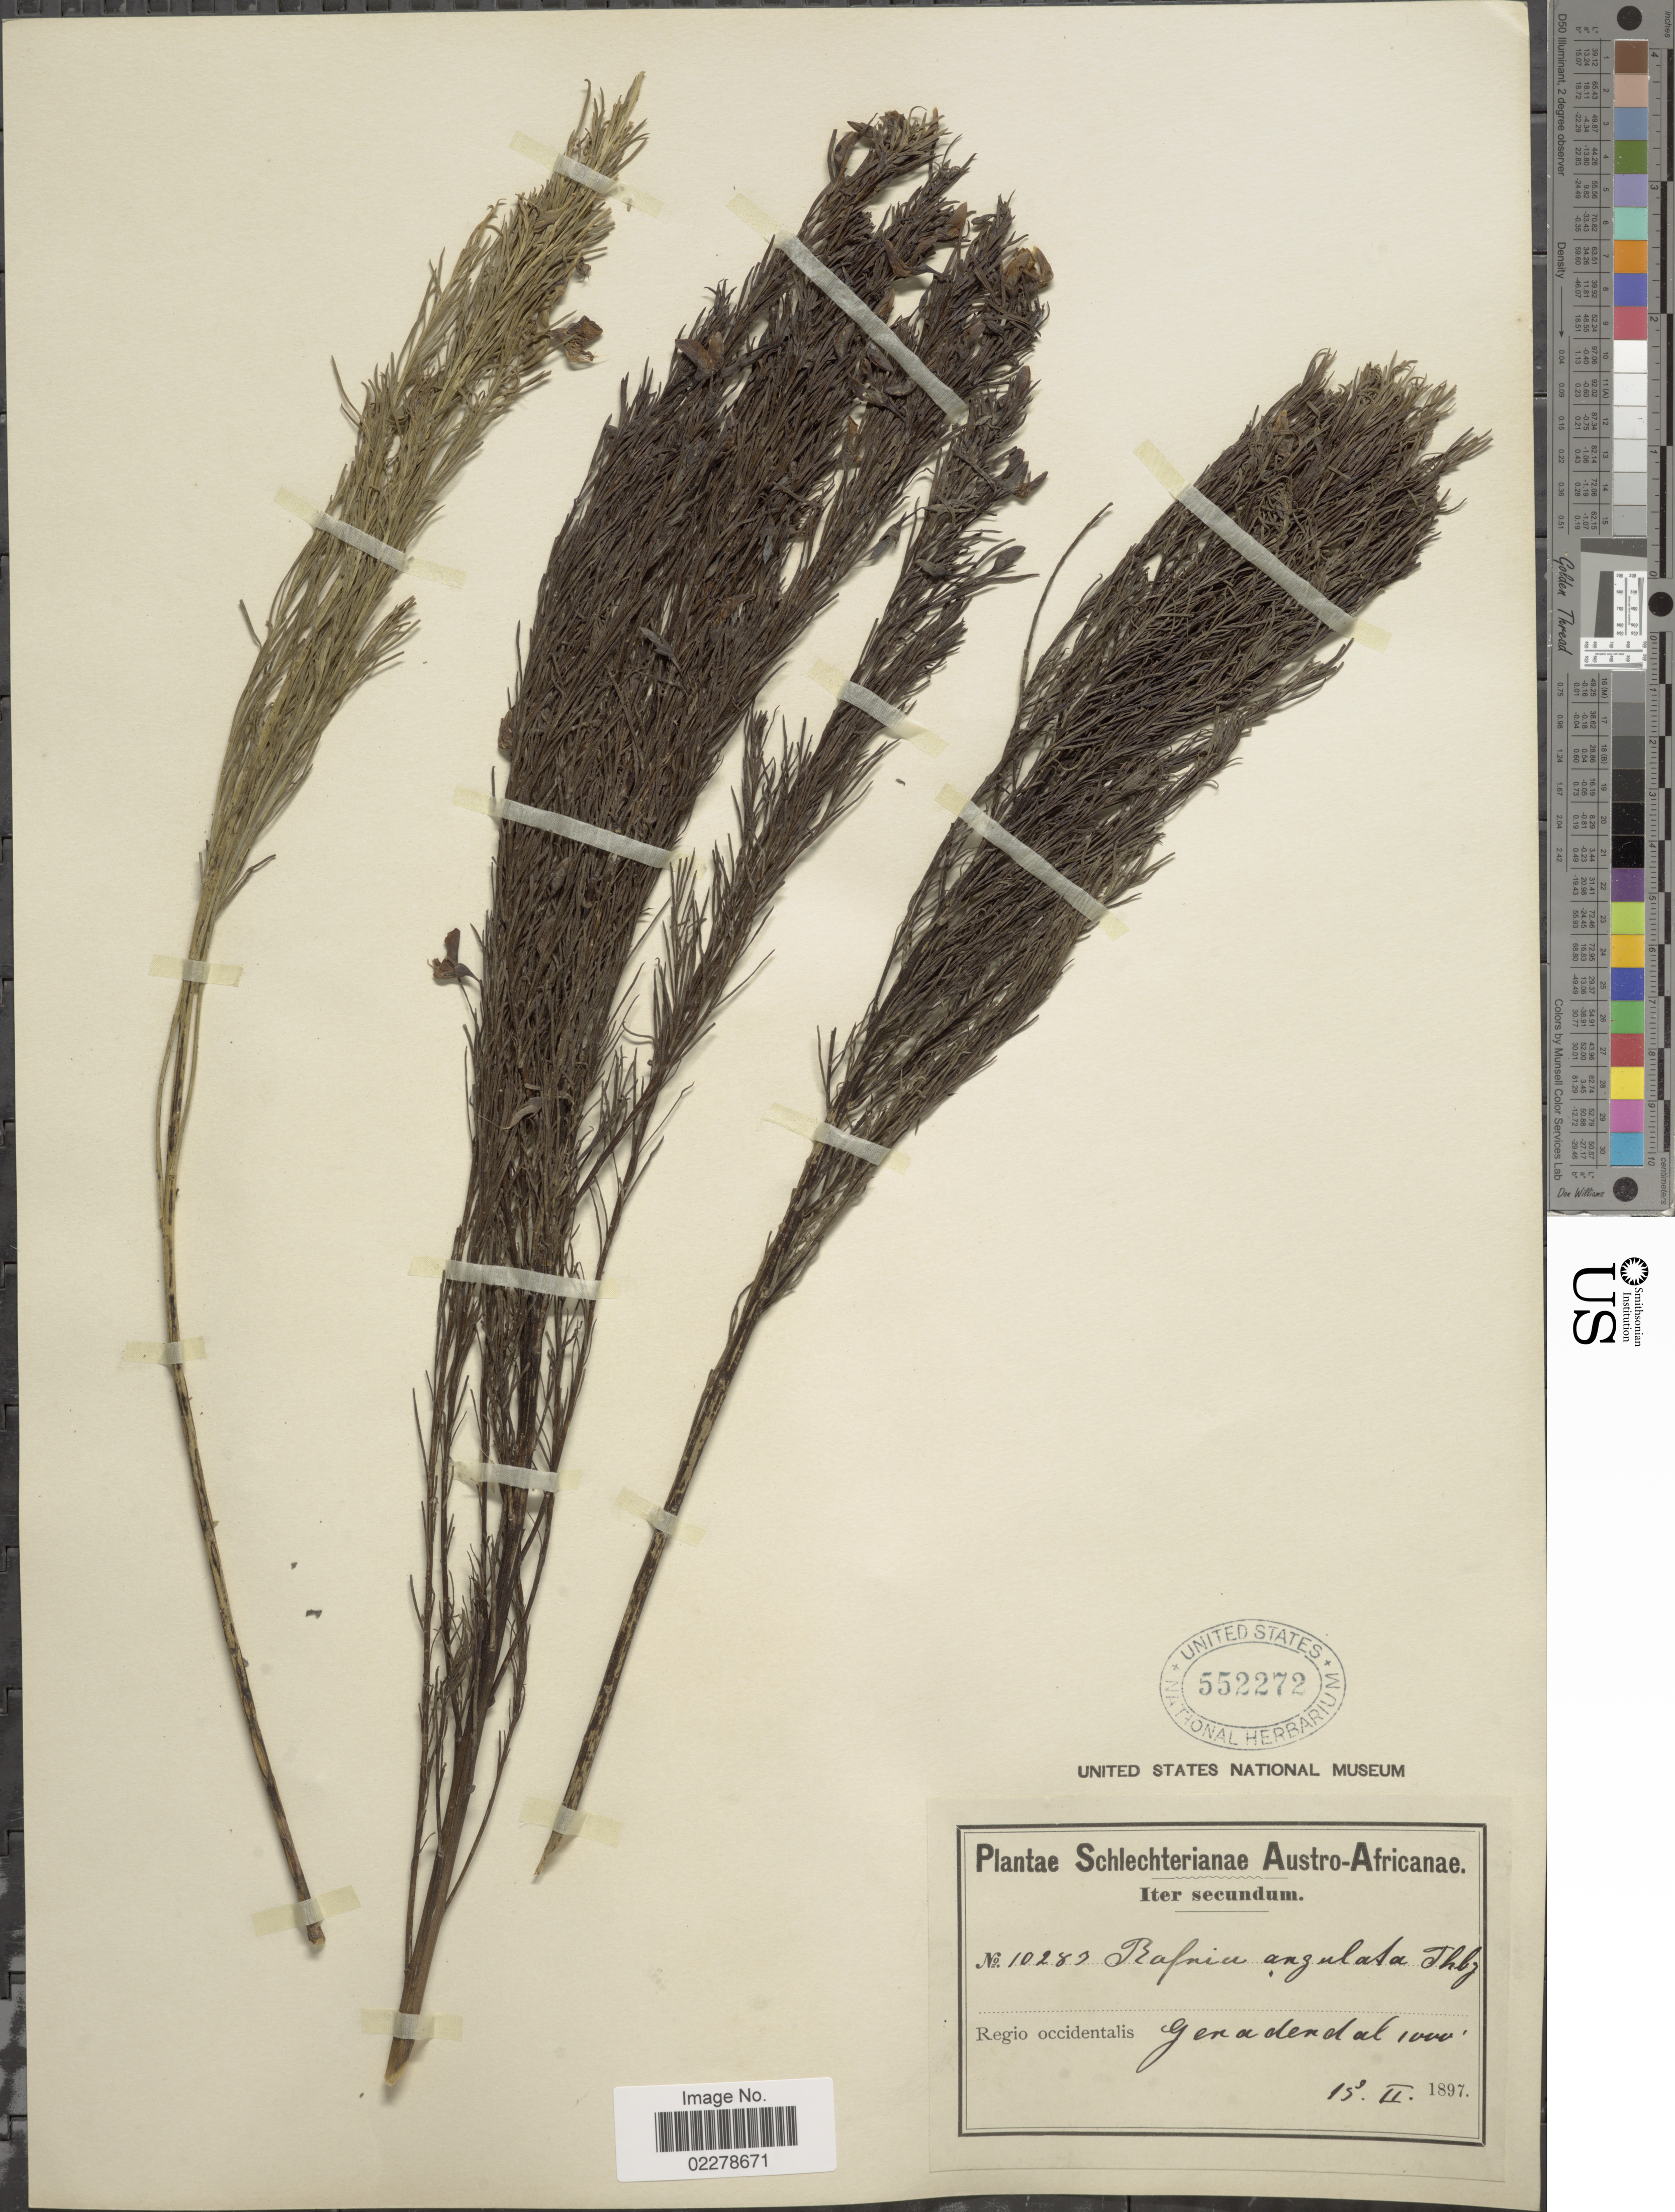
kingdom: Plantae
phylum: Tracheophyta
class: Magnoliopsida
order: Fabales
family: Fabaceae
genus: Rafnia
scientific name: Rafnia angulata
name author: Thunb.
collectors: Schlechter, --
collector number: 10283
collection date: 1897-02-15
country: South Africa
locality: Austro-Africanae. regio occidentalis. Genadendal.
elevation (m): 305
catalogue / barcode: US 552272